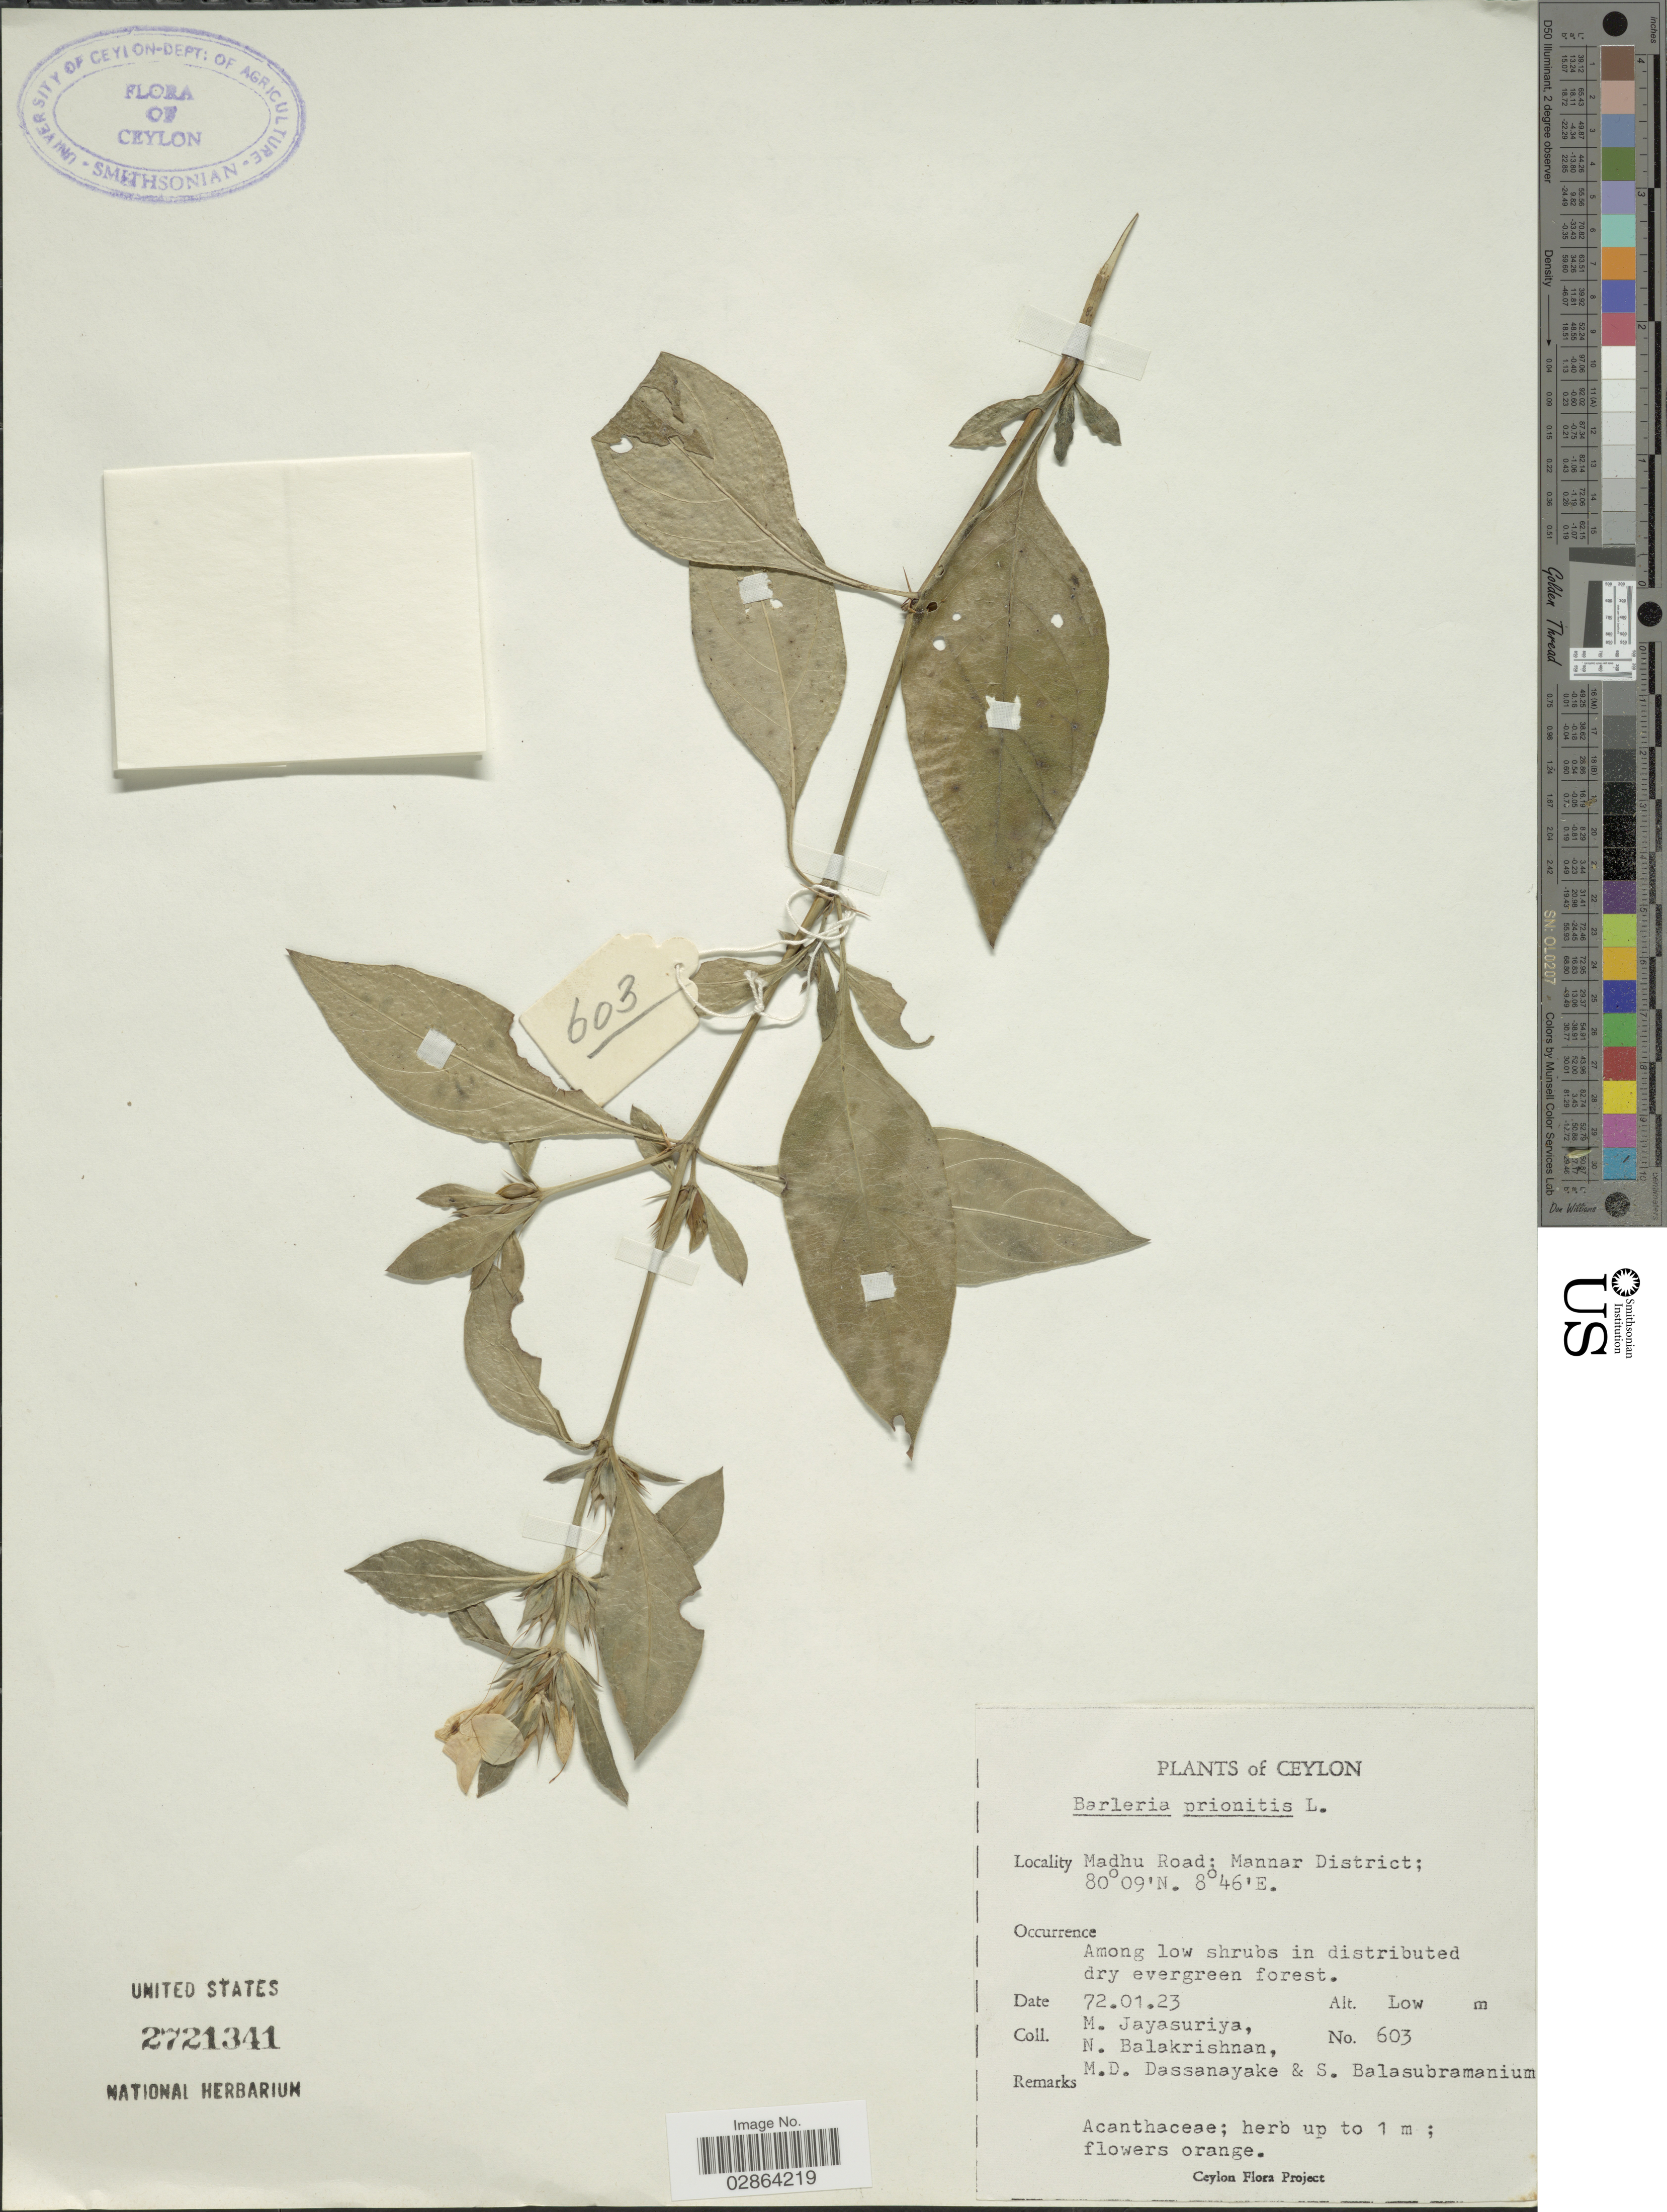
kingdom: Plantae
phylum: Tracheophyta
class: Magnoliopsida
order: Lamiales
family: Acanthaceae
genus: Barleria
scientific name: Barleria prionitis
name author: L.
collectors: M. Jayasuriya, N. Balakrishnan, M. D. Dassanayake & S. Balasubramanium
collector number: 603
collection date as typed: Transcribed d/m/y: 23/1/72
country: Sri Lanka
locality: Ceylon, Madhu Road; Mannar District.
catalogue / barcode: US 2721341